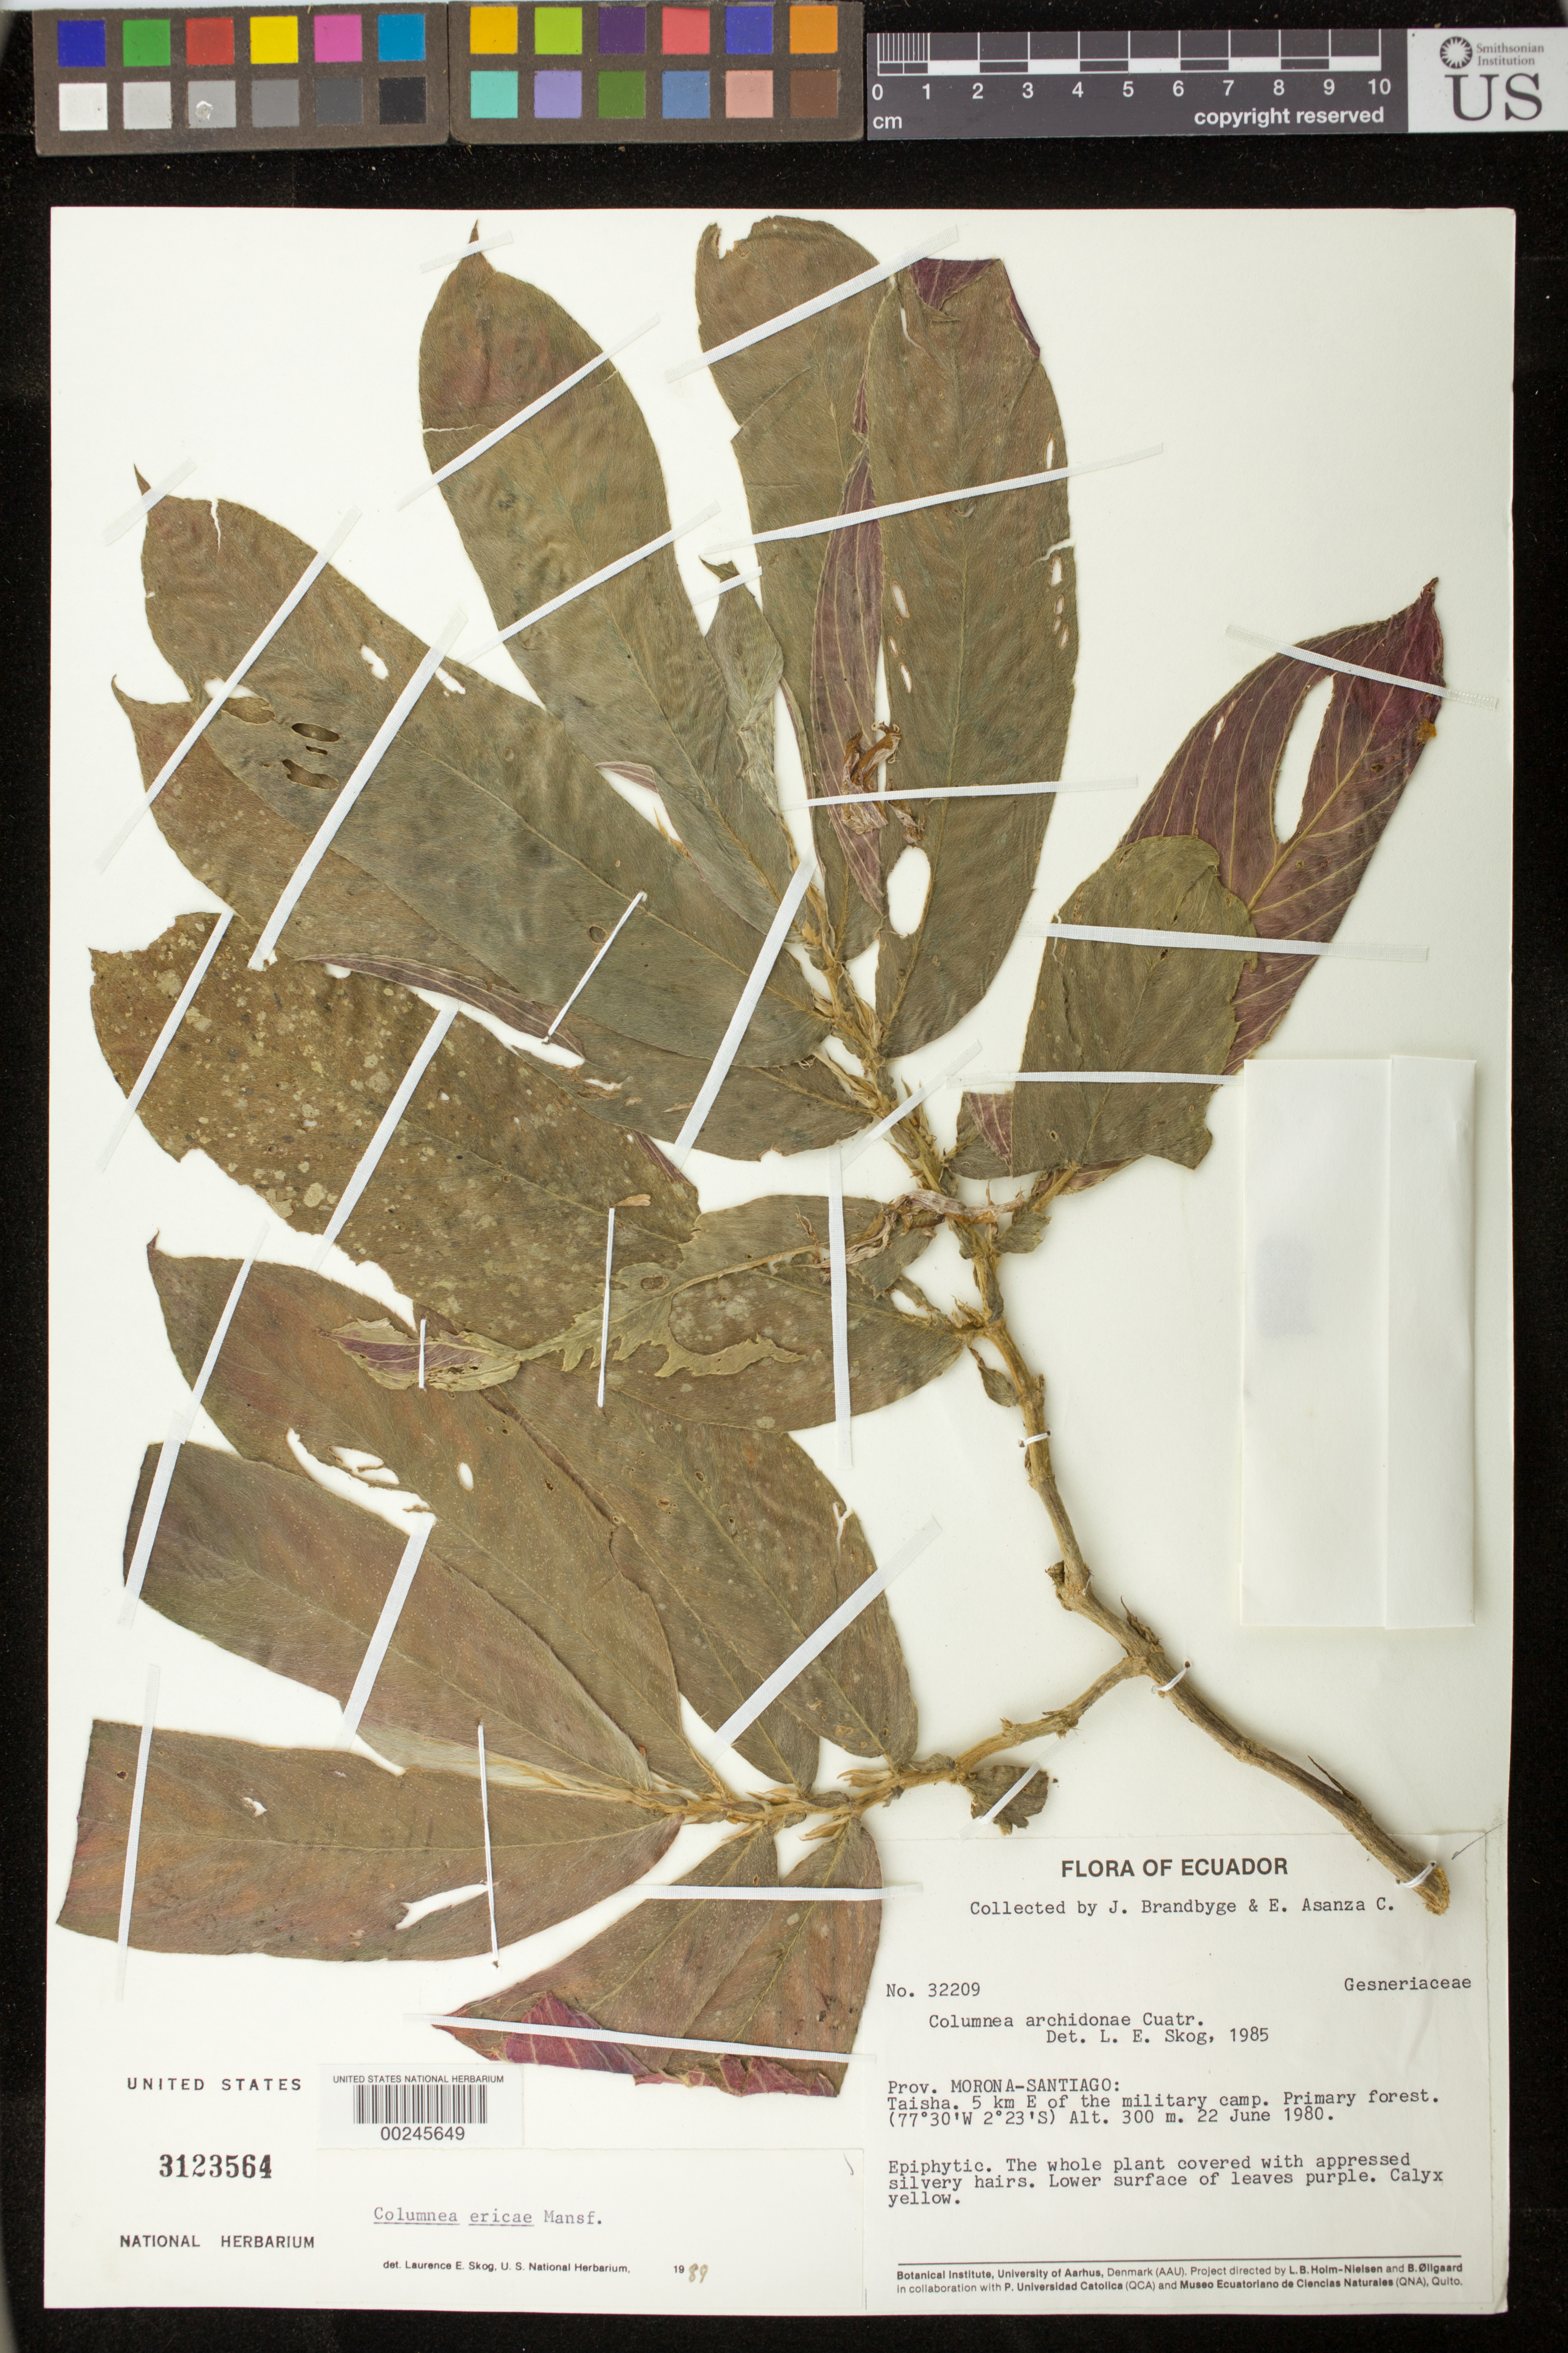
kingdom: Plantae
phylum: Tracheophyta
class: Magnoliopsida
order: Lamiales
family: Gesneriaceae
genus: Columnea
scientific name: Columnea ericae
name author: Mansf.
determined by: Skog, Laurence E.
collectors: J. Brandbyge & E. Asanza C.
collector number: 32209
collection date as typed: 22 Jun 1980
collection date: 1980-06-22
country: Ecuador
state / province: Morona-Santiago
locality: Taisha, 5 km E of the military camp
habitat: Primary forest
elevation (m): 300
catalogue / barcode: US 3123564